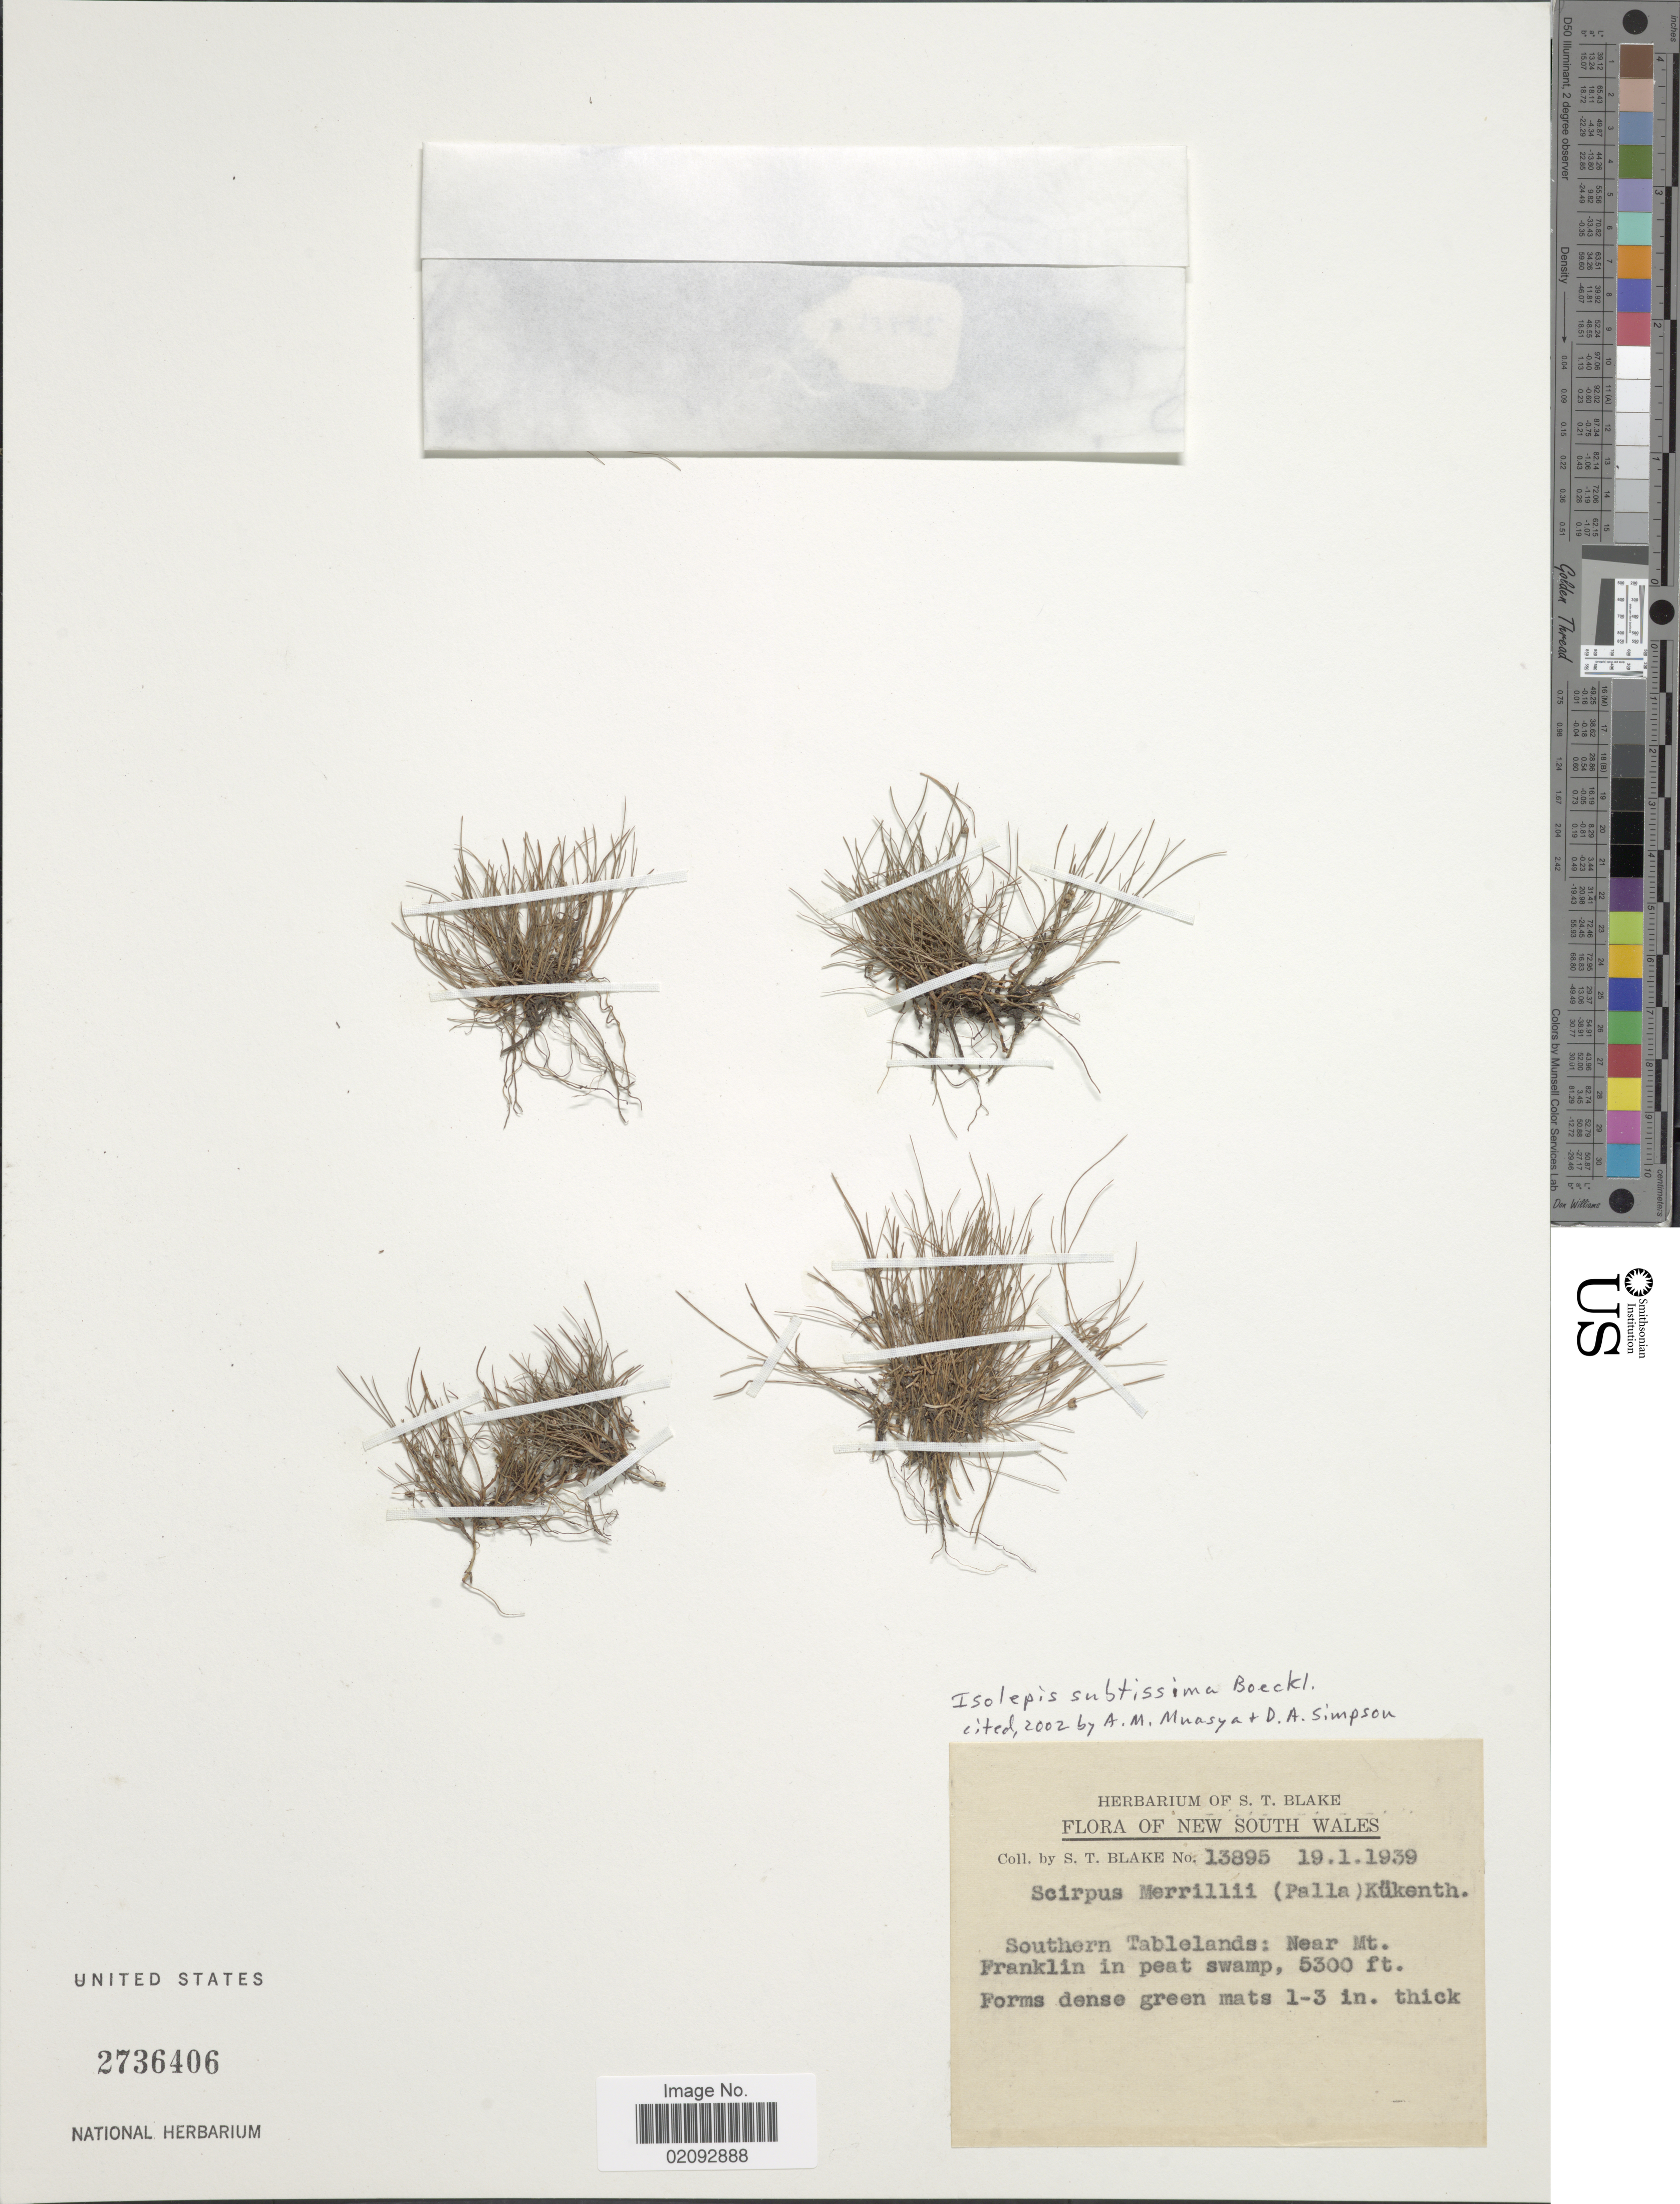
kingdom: Plantae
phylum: Tracheophyta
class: Liliopsida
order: Poales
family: Cyperaceae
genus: Isolepis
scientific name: Isolepis subtilissima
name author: Boeckeler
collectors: S. T. Blake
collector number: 13895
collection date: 1939-01-19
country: Australia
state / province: New South Wales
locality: Southern Tablelands: Near Mt. Franklin in peat swamp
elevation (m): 1615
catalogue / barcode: US 2736406